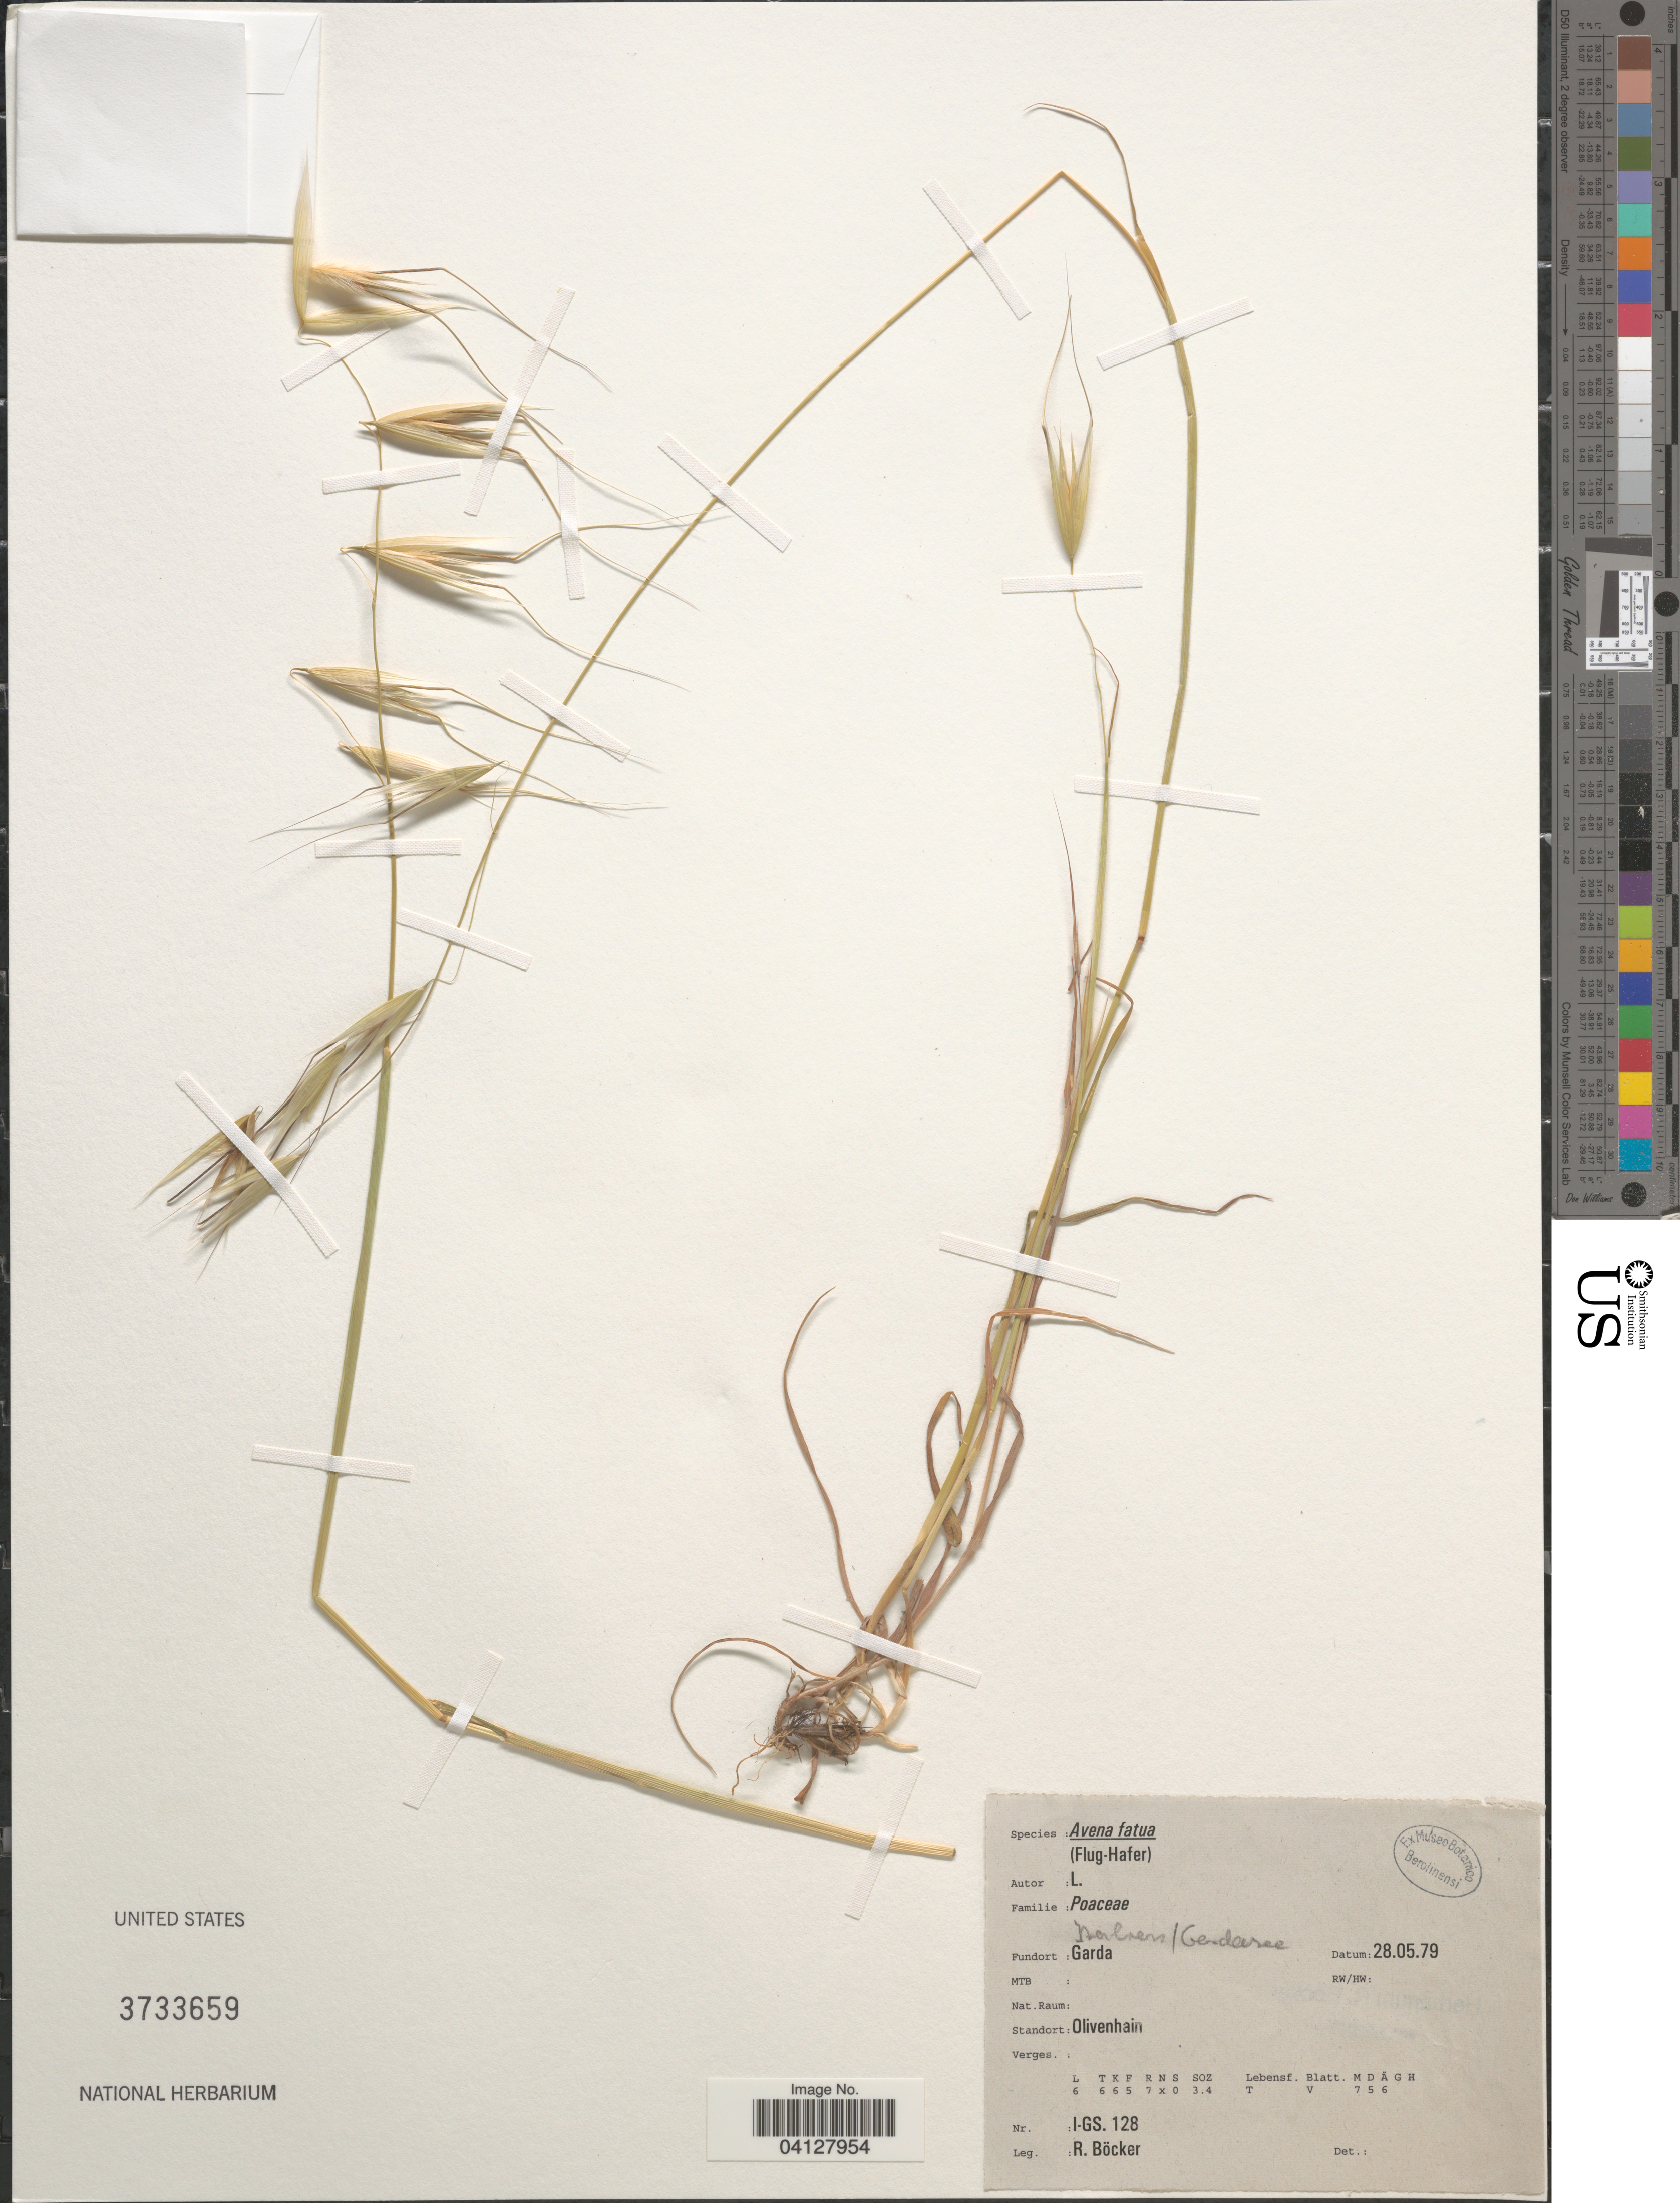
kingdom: Plantae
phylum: Tracheophyta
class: Liliopsida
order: Poales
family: Poaceae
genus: Avena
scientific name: Avena fatua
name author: L.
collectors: R. Böcker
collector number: I-GS.128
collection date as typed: Transcribed d/m/y: 28/5/79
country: Italy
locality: Nalren [interpreted]/Gerdasee. Garda.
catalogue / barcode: US 3733659